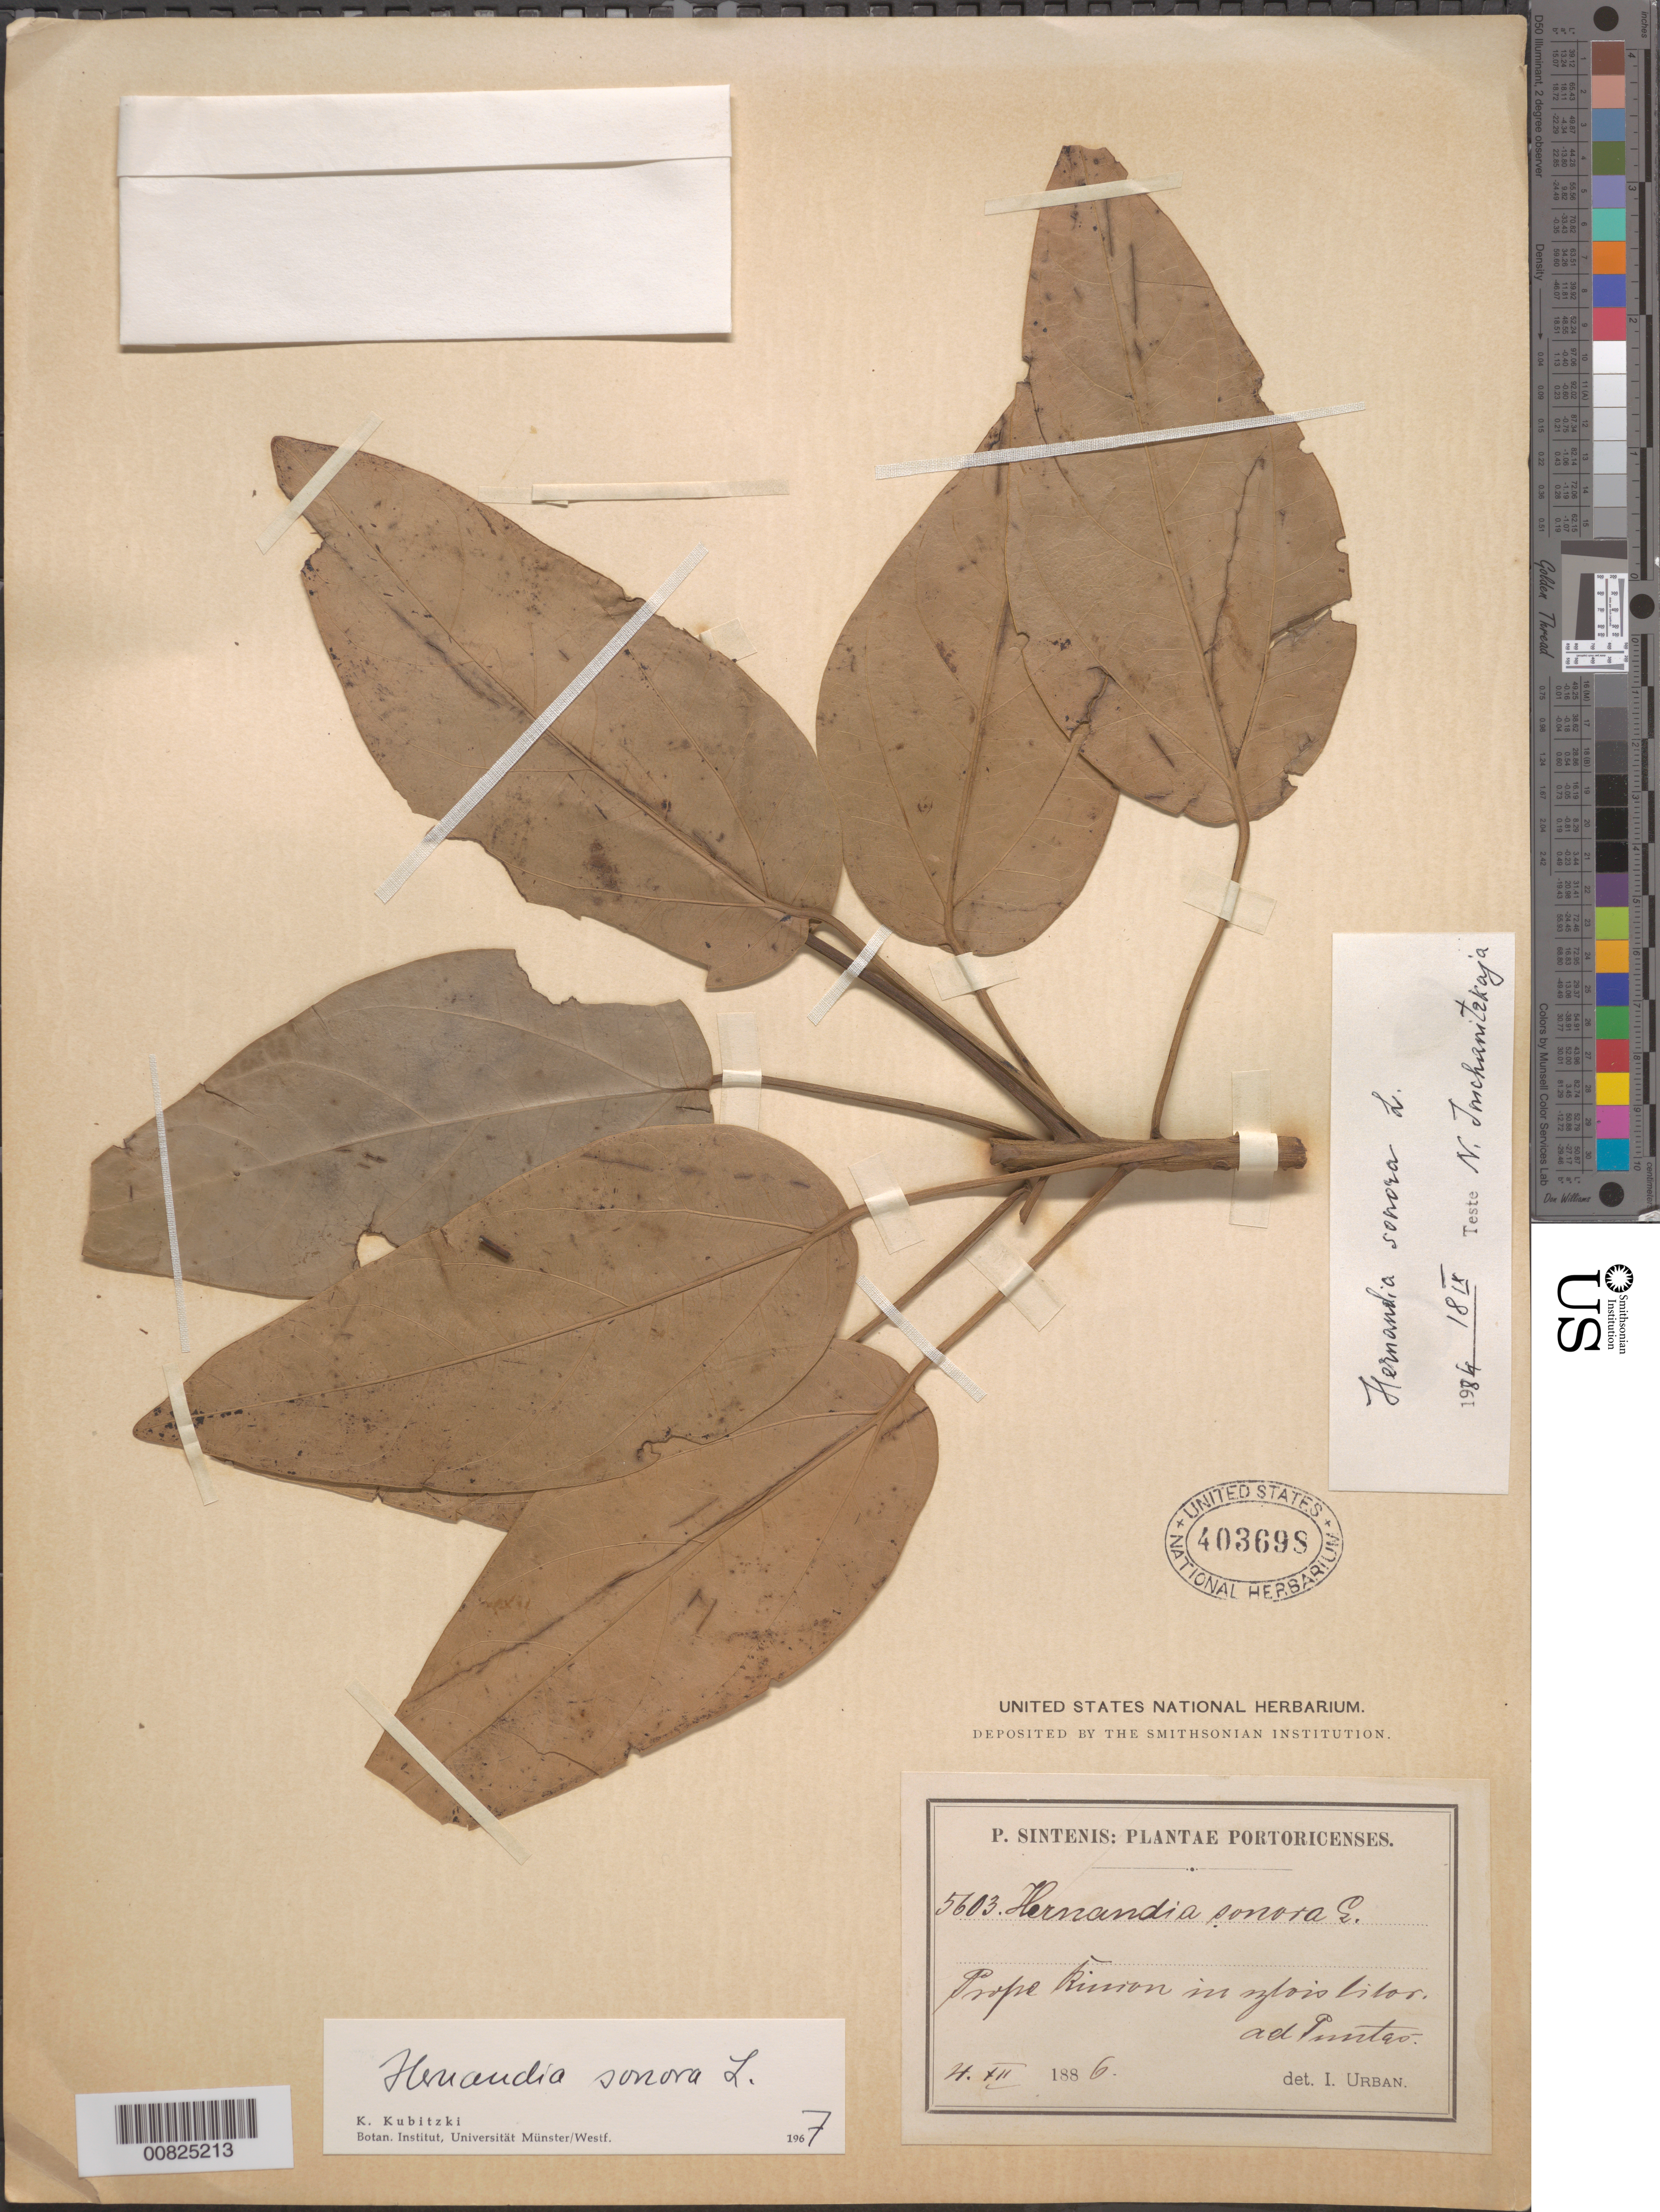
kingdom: Plantae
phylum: Tracheophyta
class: Magnoliopsida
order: Laurales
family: Hernandiaceae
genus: Hernandia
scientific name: Hernandia sonora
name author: L.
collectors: P. Sintenis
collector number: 5603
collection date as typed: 04 Dec 1886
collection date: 1886-12-04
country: Puerto Rico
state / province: Rincón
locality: Rincón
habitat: sylvis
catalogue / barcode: US 403698